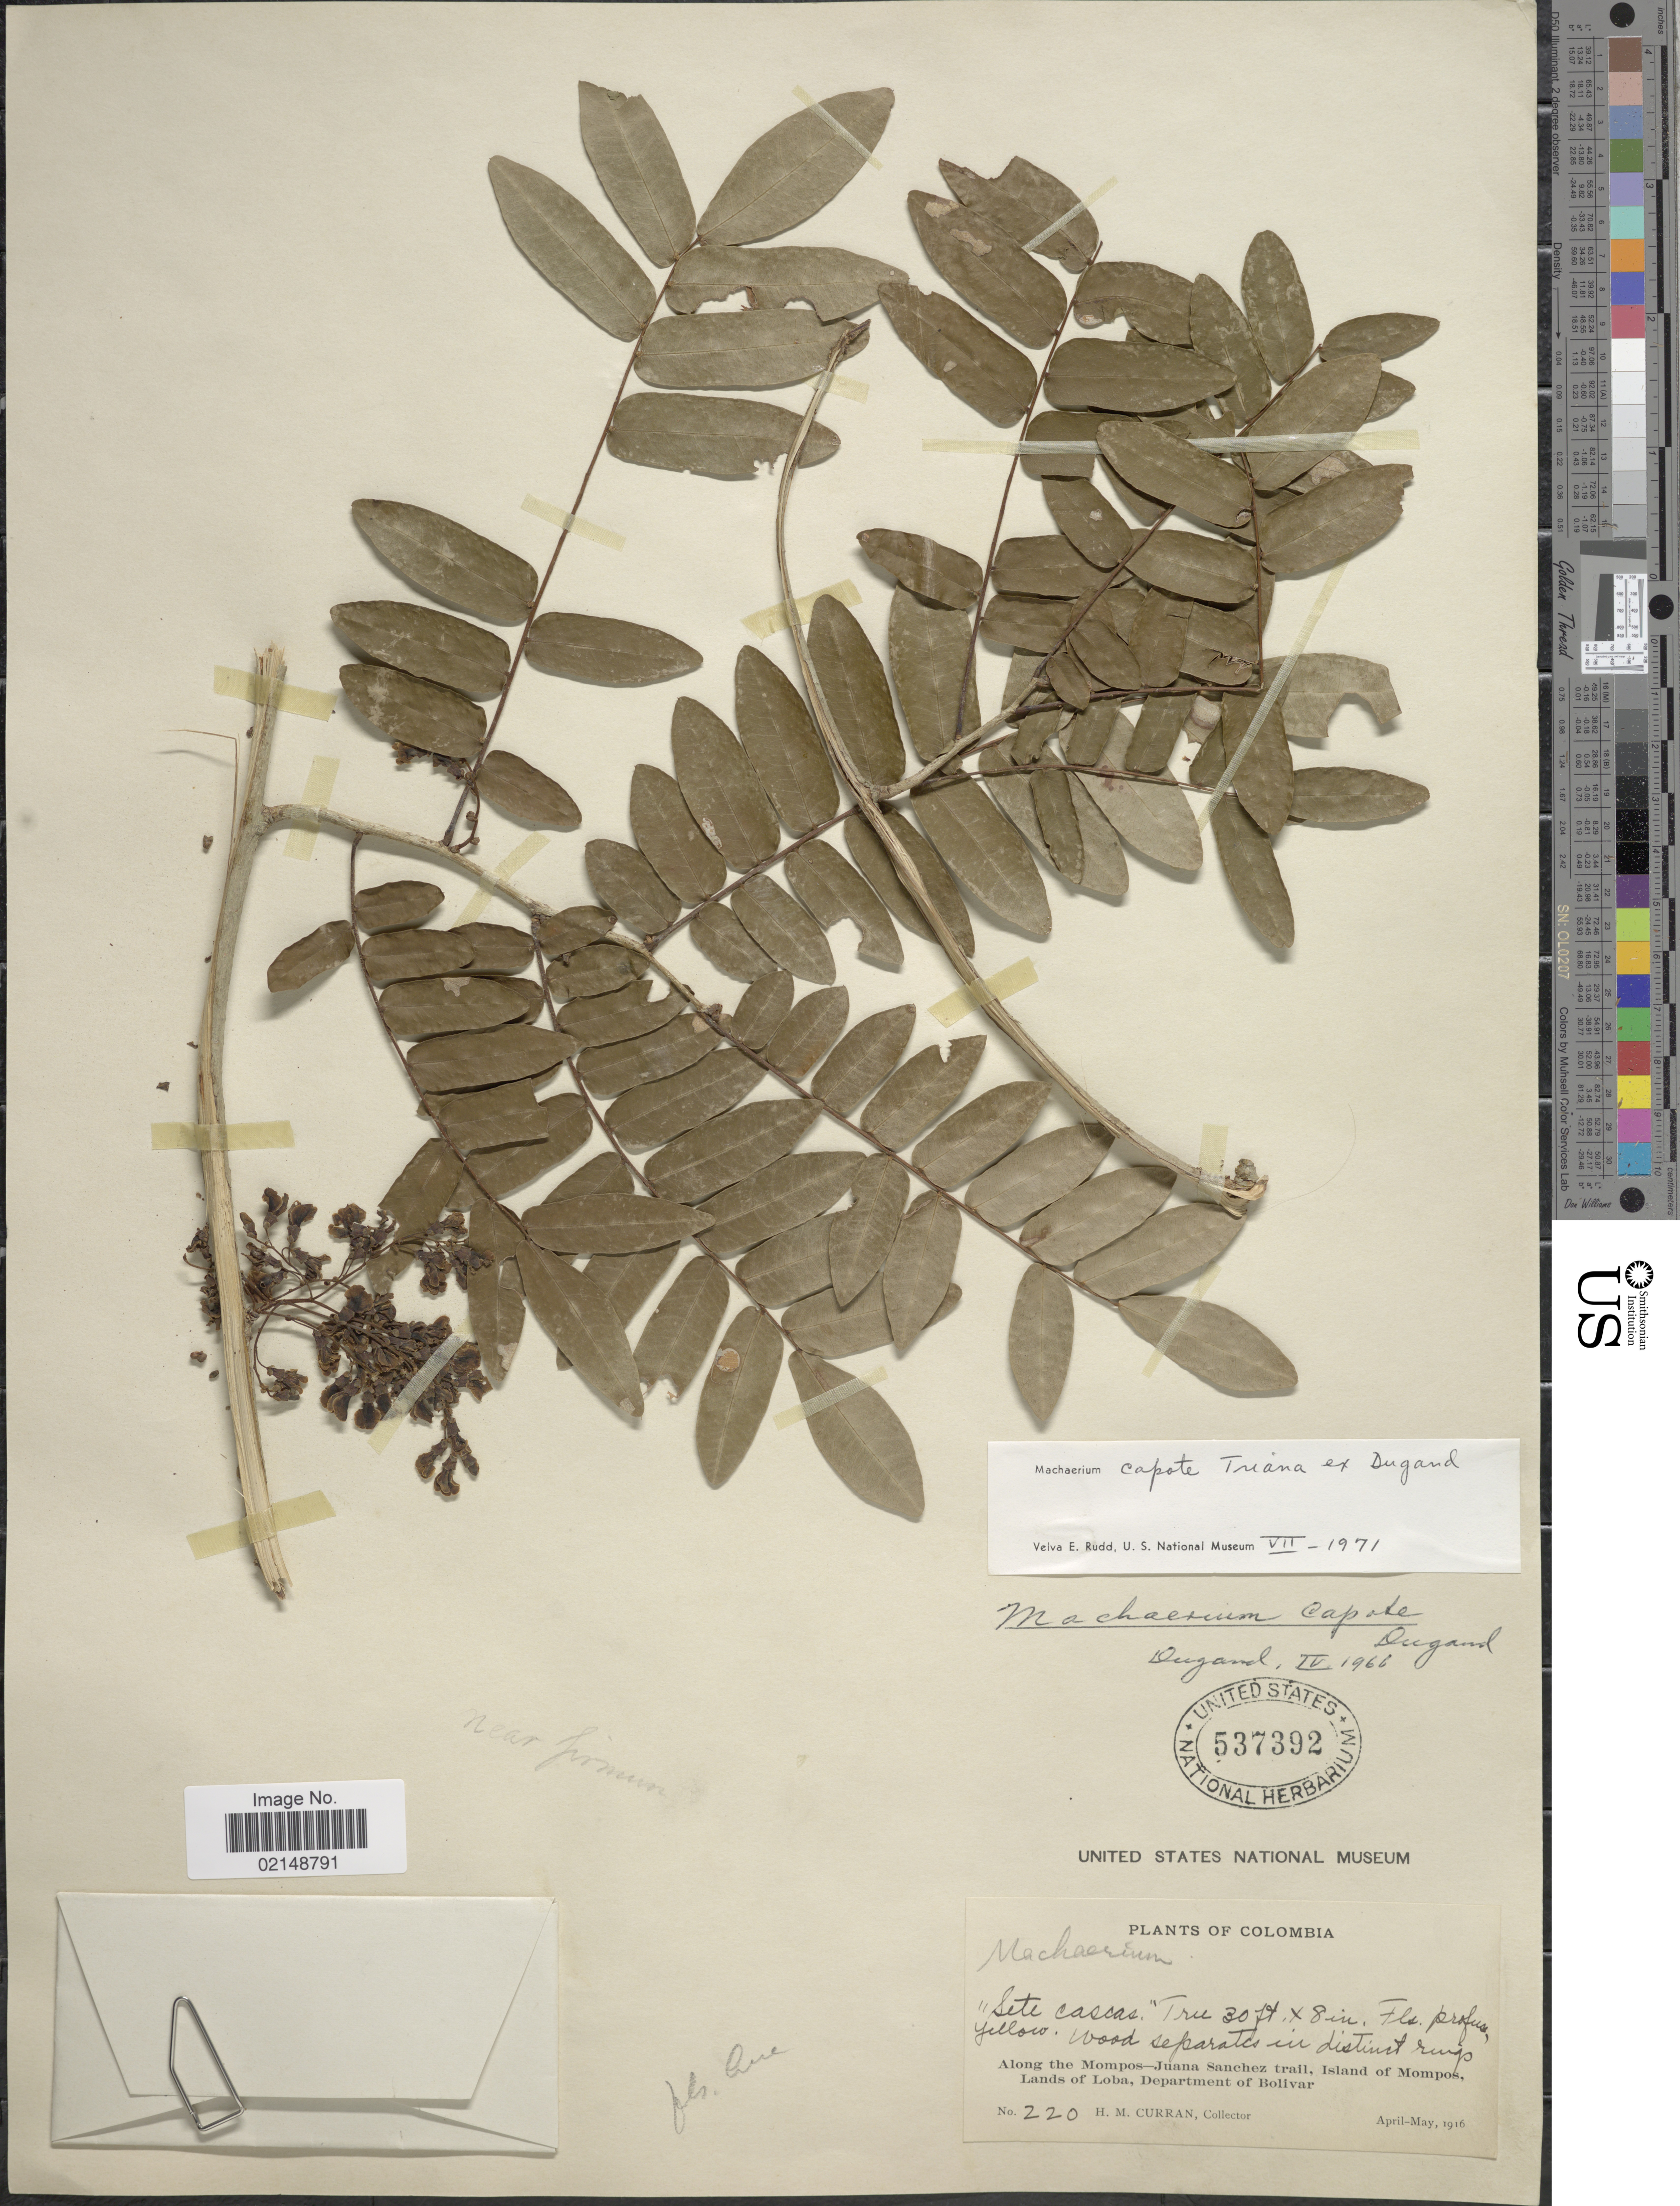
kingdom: Plantae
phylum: Tracheophyta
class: Magnoliopsida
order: Fabales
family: Fabaceae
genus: Machaerium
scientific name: Machaerium capote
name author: Triana ex Dugand G.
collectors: H. M. Curran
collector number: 220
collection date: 1916-04/1916-05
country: Colombia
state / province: Bolívar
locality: Along the Mompos-Juana Sanchez trail, Island of Mompos, Lands of Loba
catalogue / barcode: US 537392